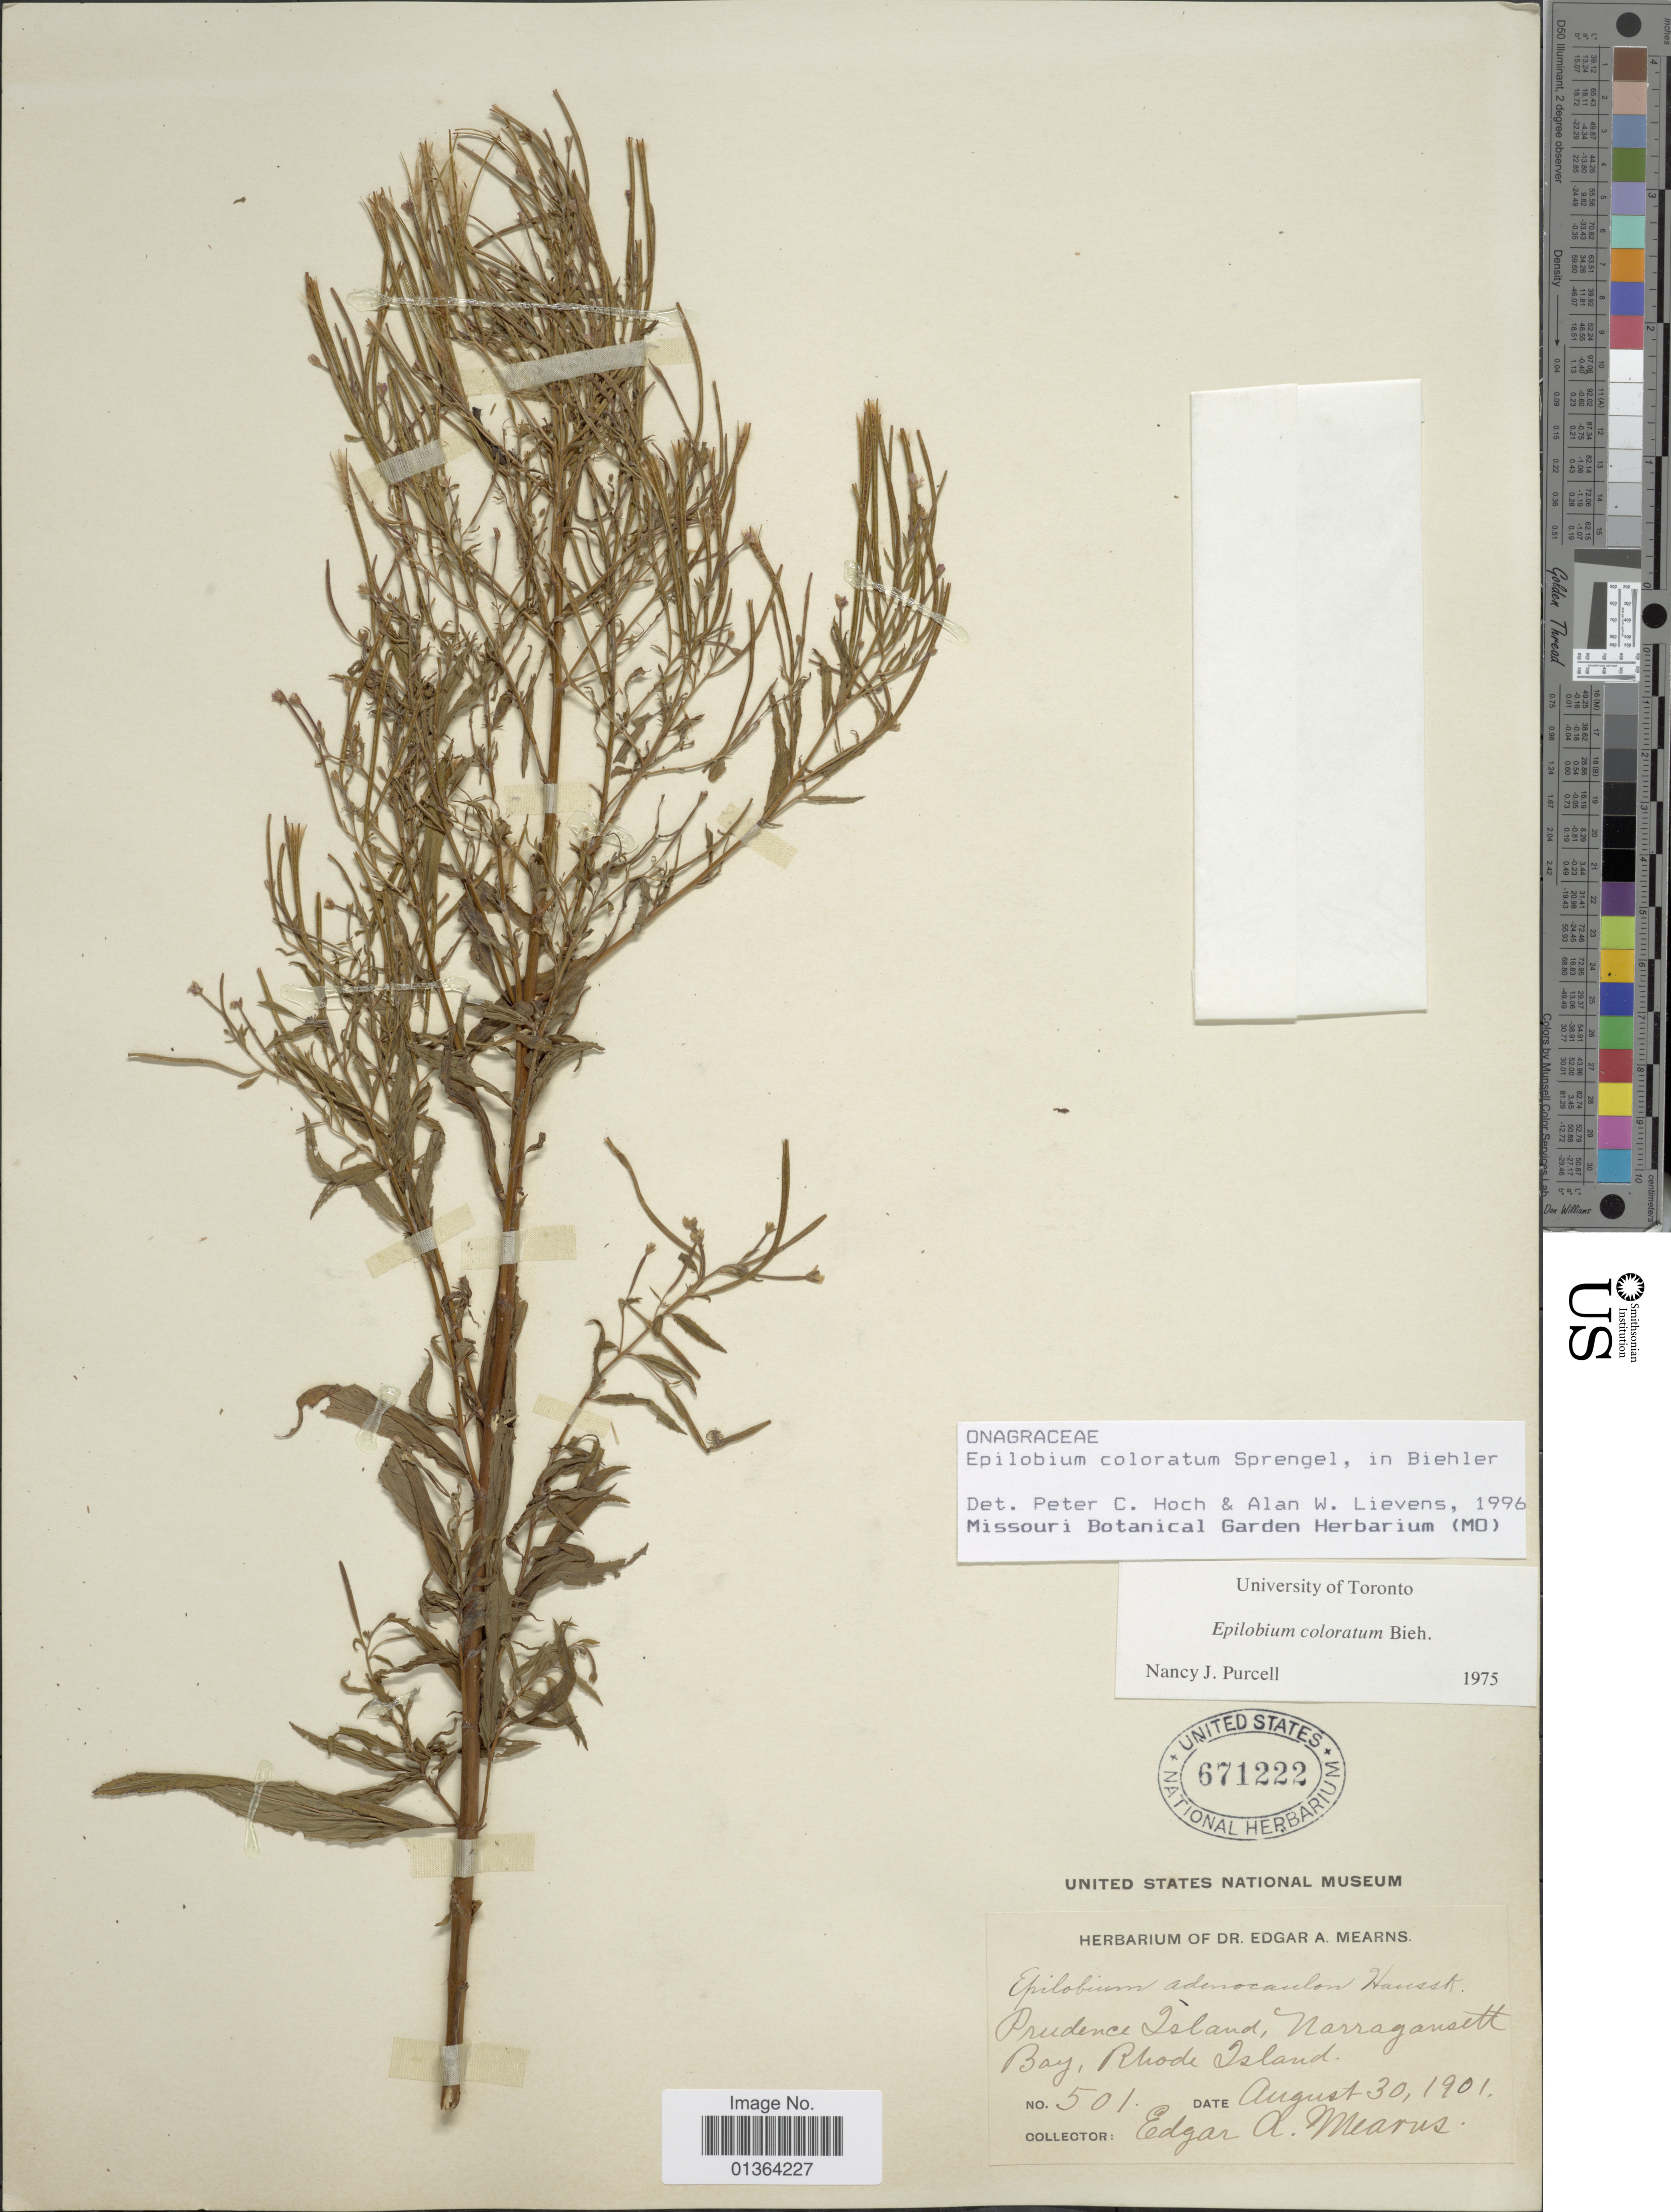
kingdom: Plantae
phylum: Tracheophyta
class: Magnoliopsida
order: Myrtales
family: Onagraceae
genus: Epilobium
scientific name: Epilobium coloratum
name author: Biehler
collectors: E. A. Mearns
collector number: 501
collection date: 1901-08-30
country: United States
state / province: Rhode Island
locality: Prudence Island, Narragansett Bay.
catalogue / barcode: US 671222